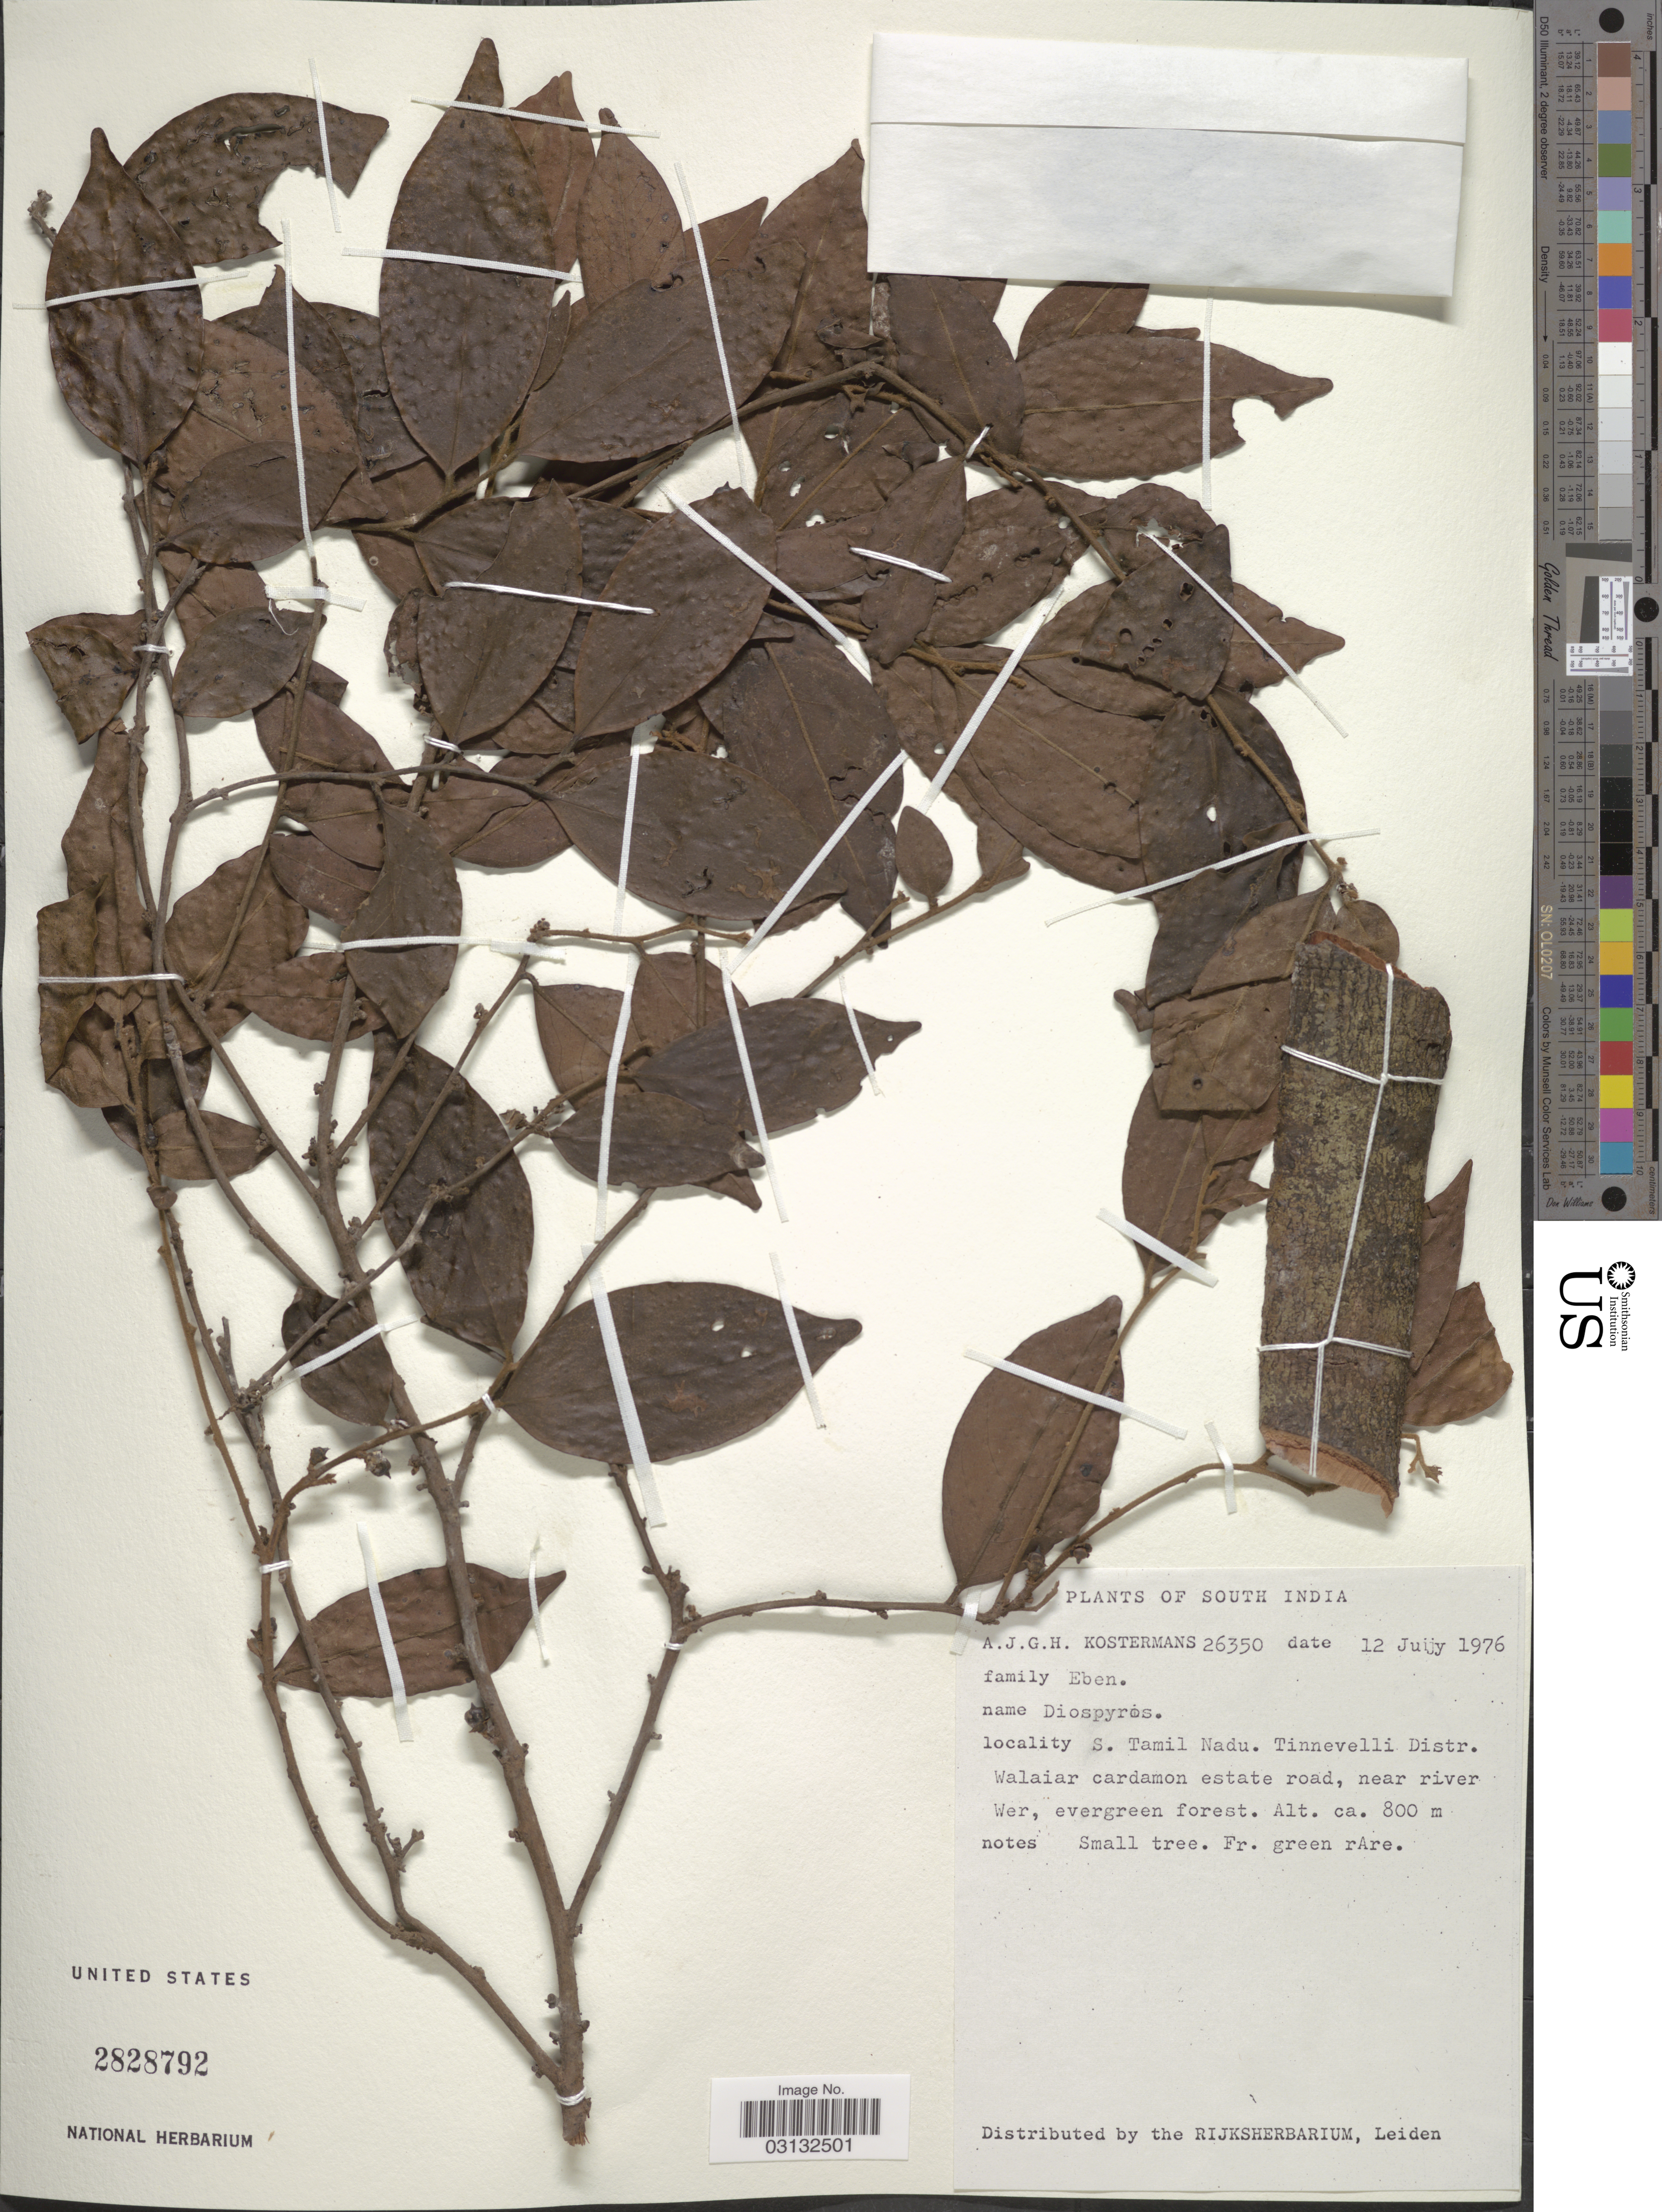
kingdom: Plantae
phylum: Tracheophyta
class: Magnoliopsida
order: Ericales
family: Ebenaceae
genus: Diospyros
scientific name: Diospyros sp.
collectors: A. J. G. Kostermans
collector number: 26350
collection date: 1976-07-12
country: India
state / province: Tamil Nadu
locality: South India. S. Tamil Nadu. Tinnevelli Distr. Walaiar cardamon estate road, near river Wer.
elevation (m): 800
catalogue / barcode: US 2828792